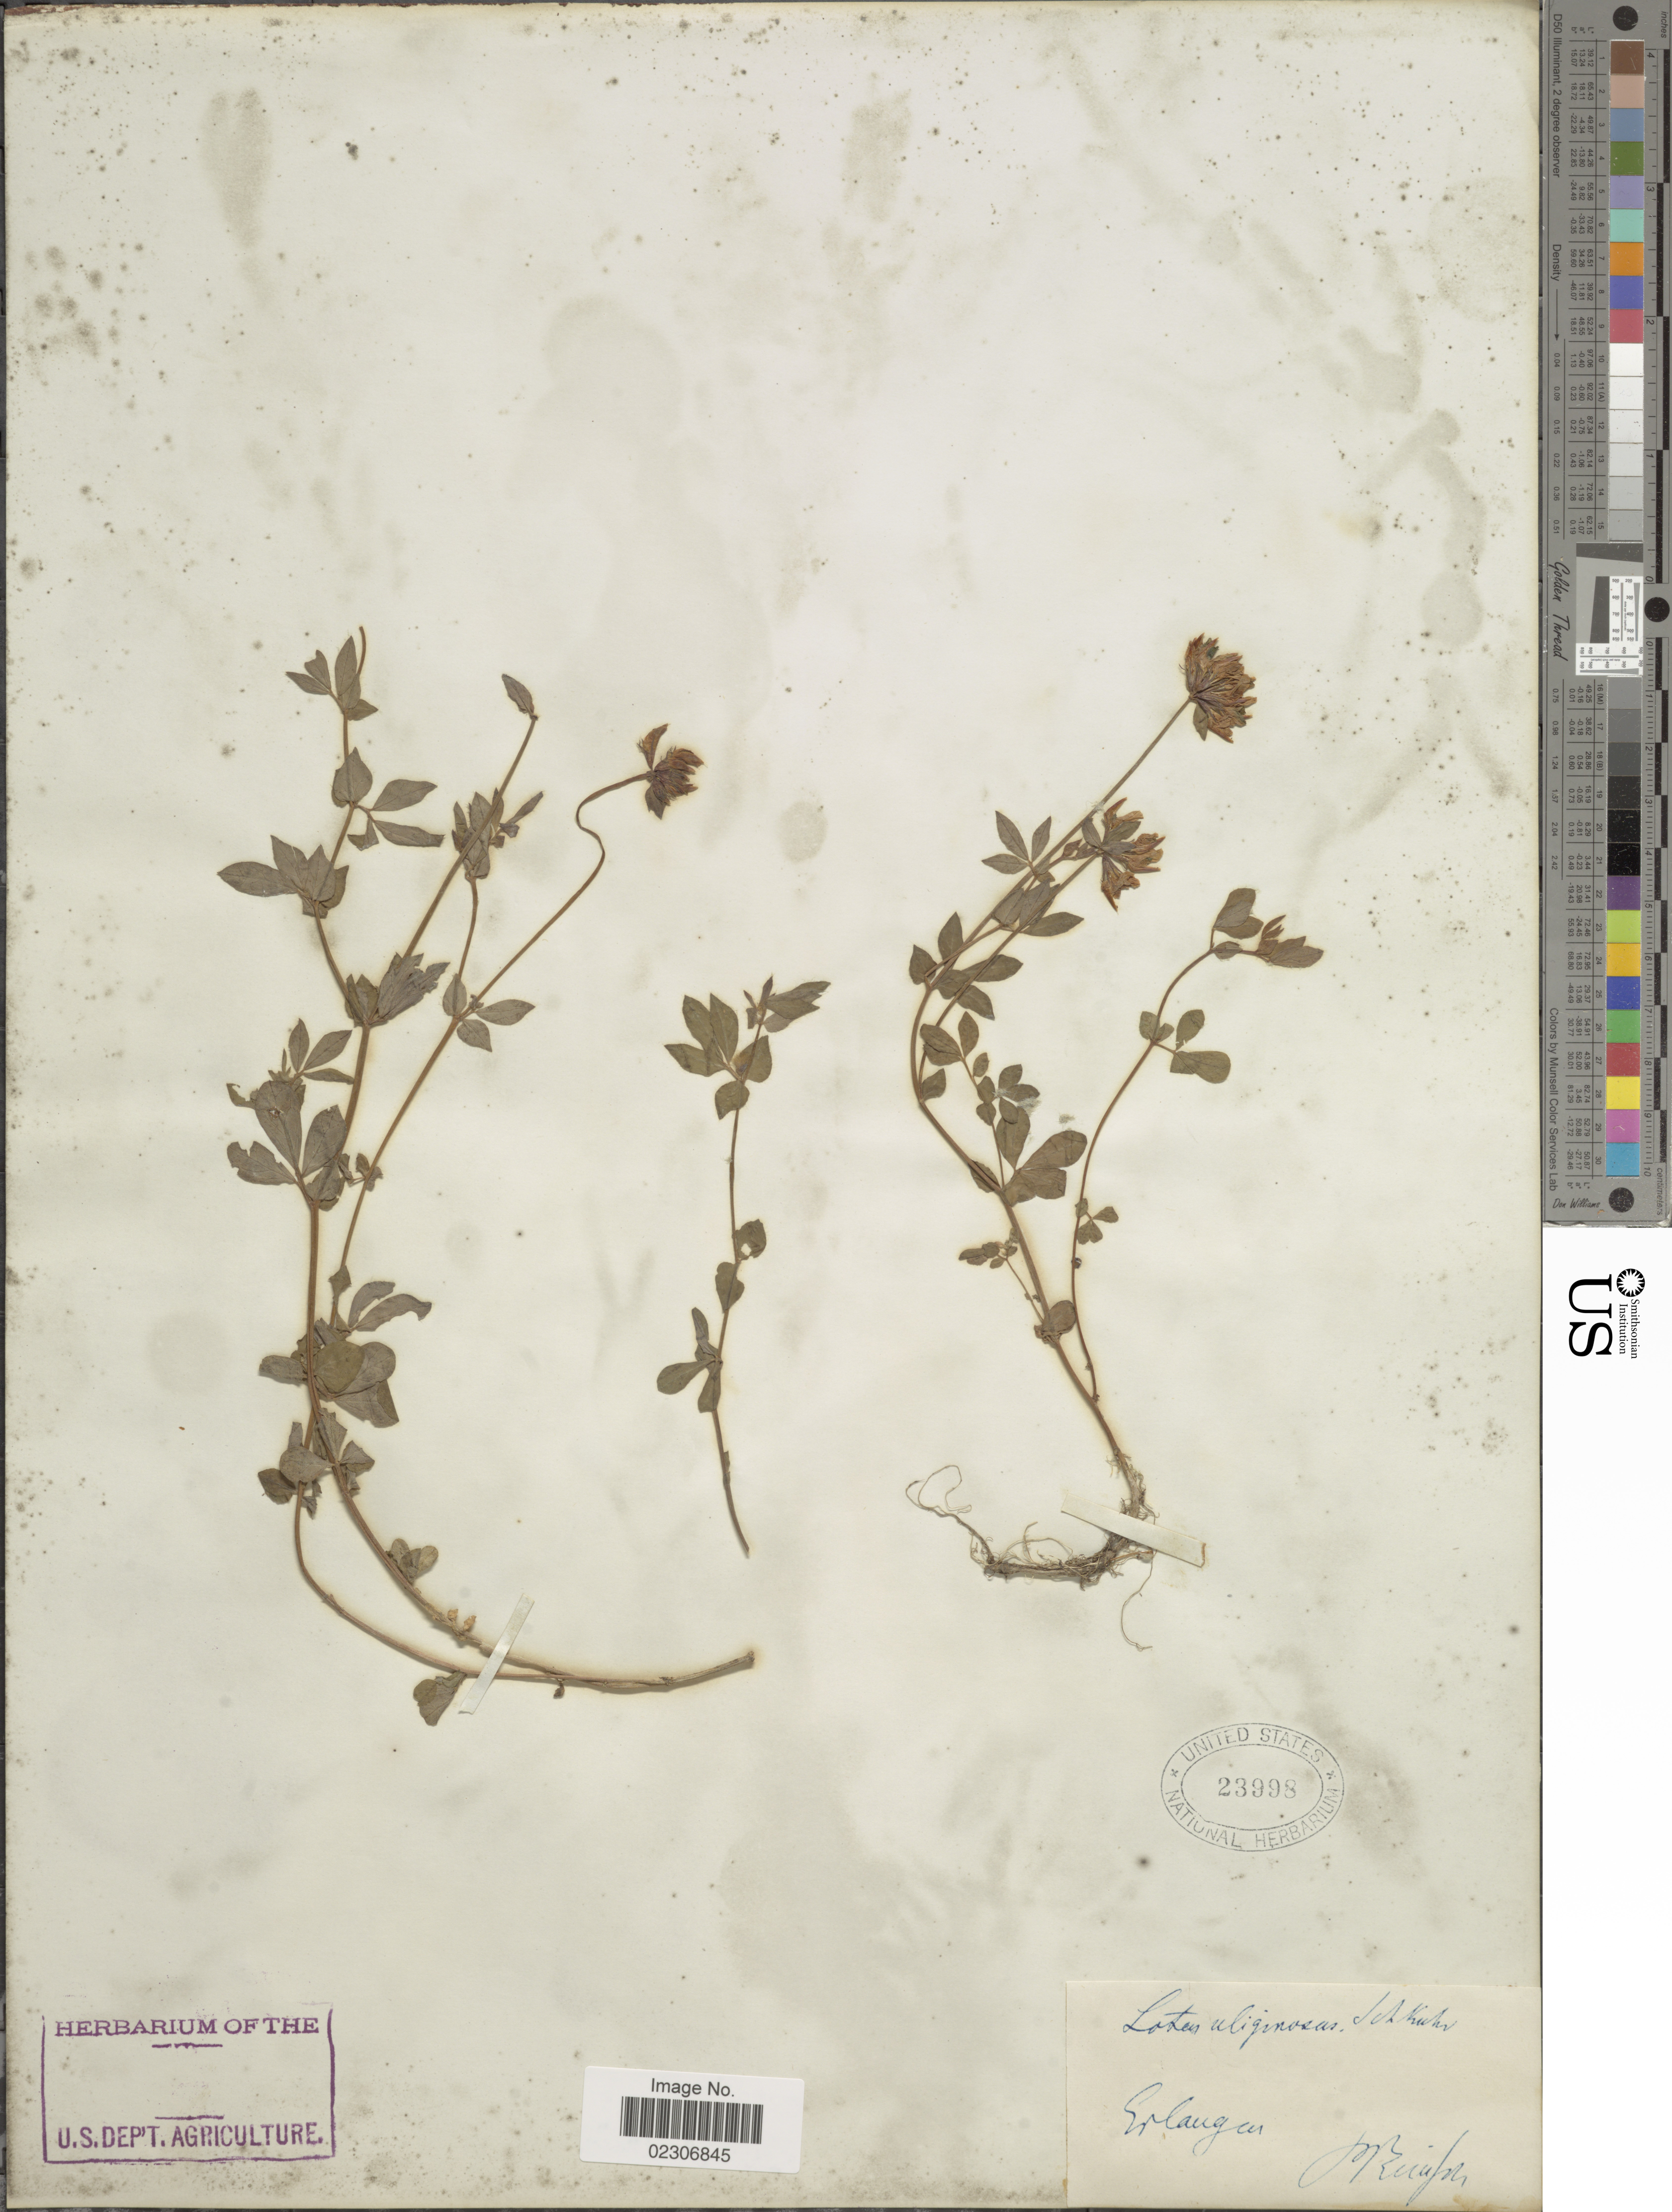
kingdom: Plantae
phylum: Tracheophyta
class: Magnoliopsida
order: Fabales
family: Fabaceae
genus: Lotus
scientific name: Lotus uliginosus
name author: Schkuhr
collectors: M. Reinsch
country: Germany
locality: Erlangen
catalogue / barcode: US 23998